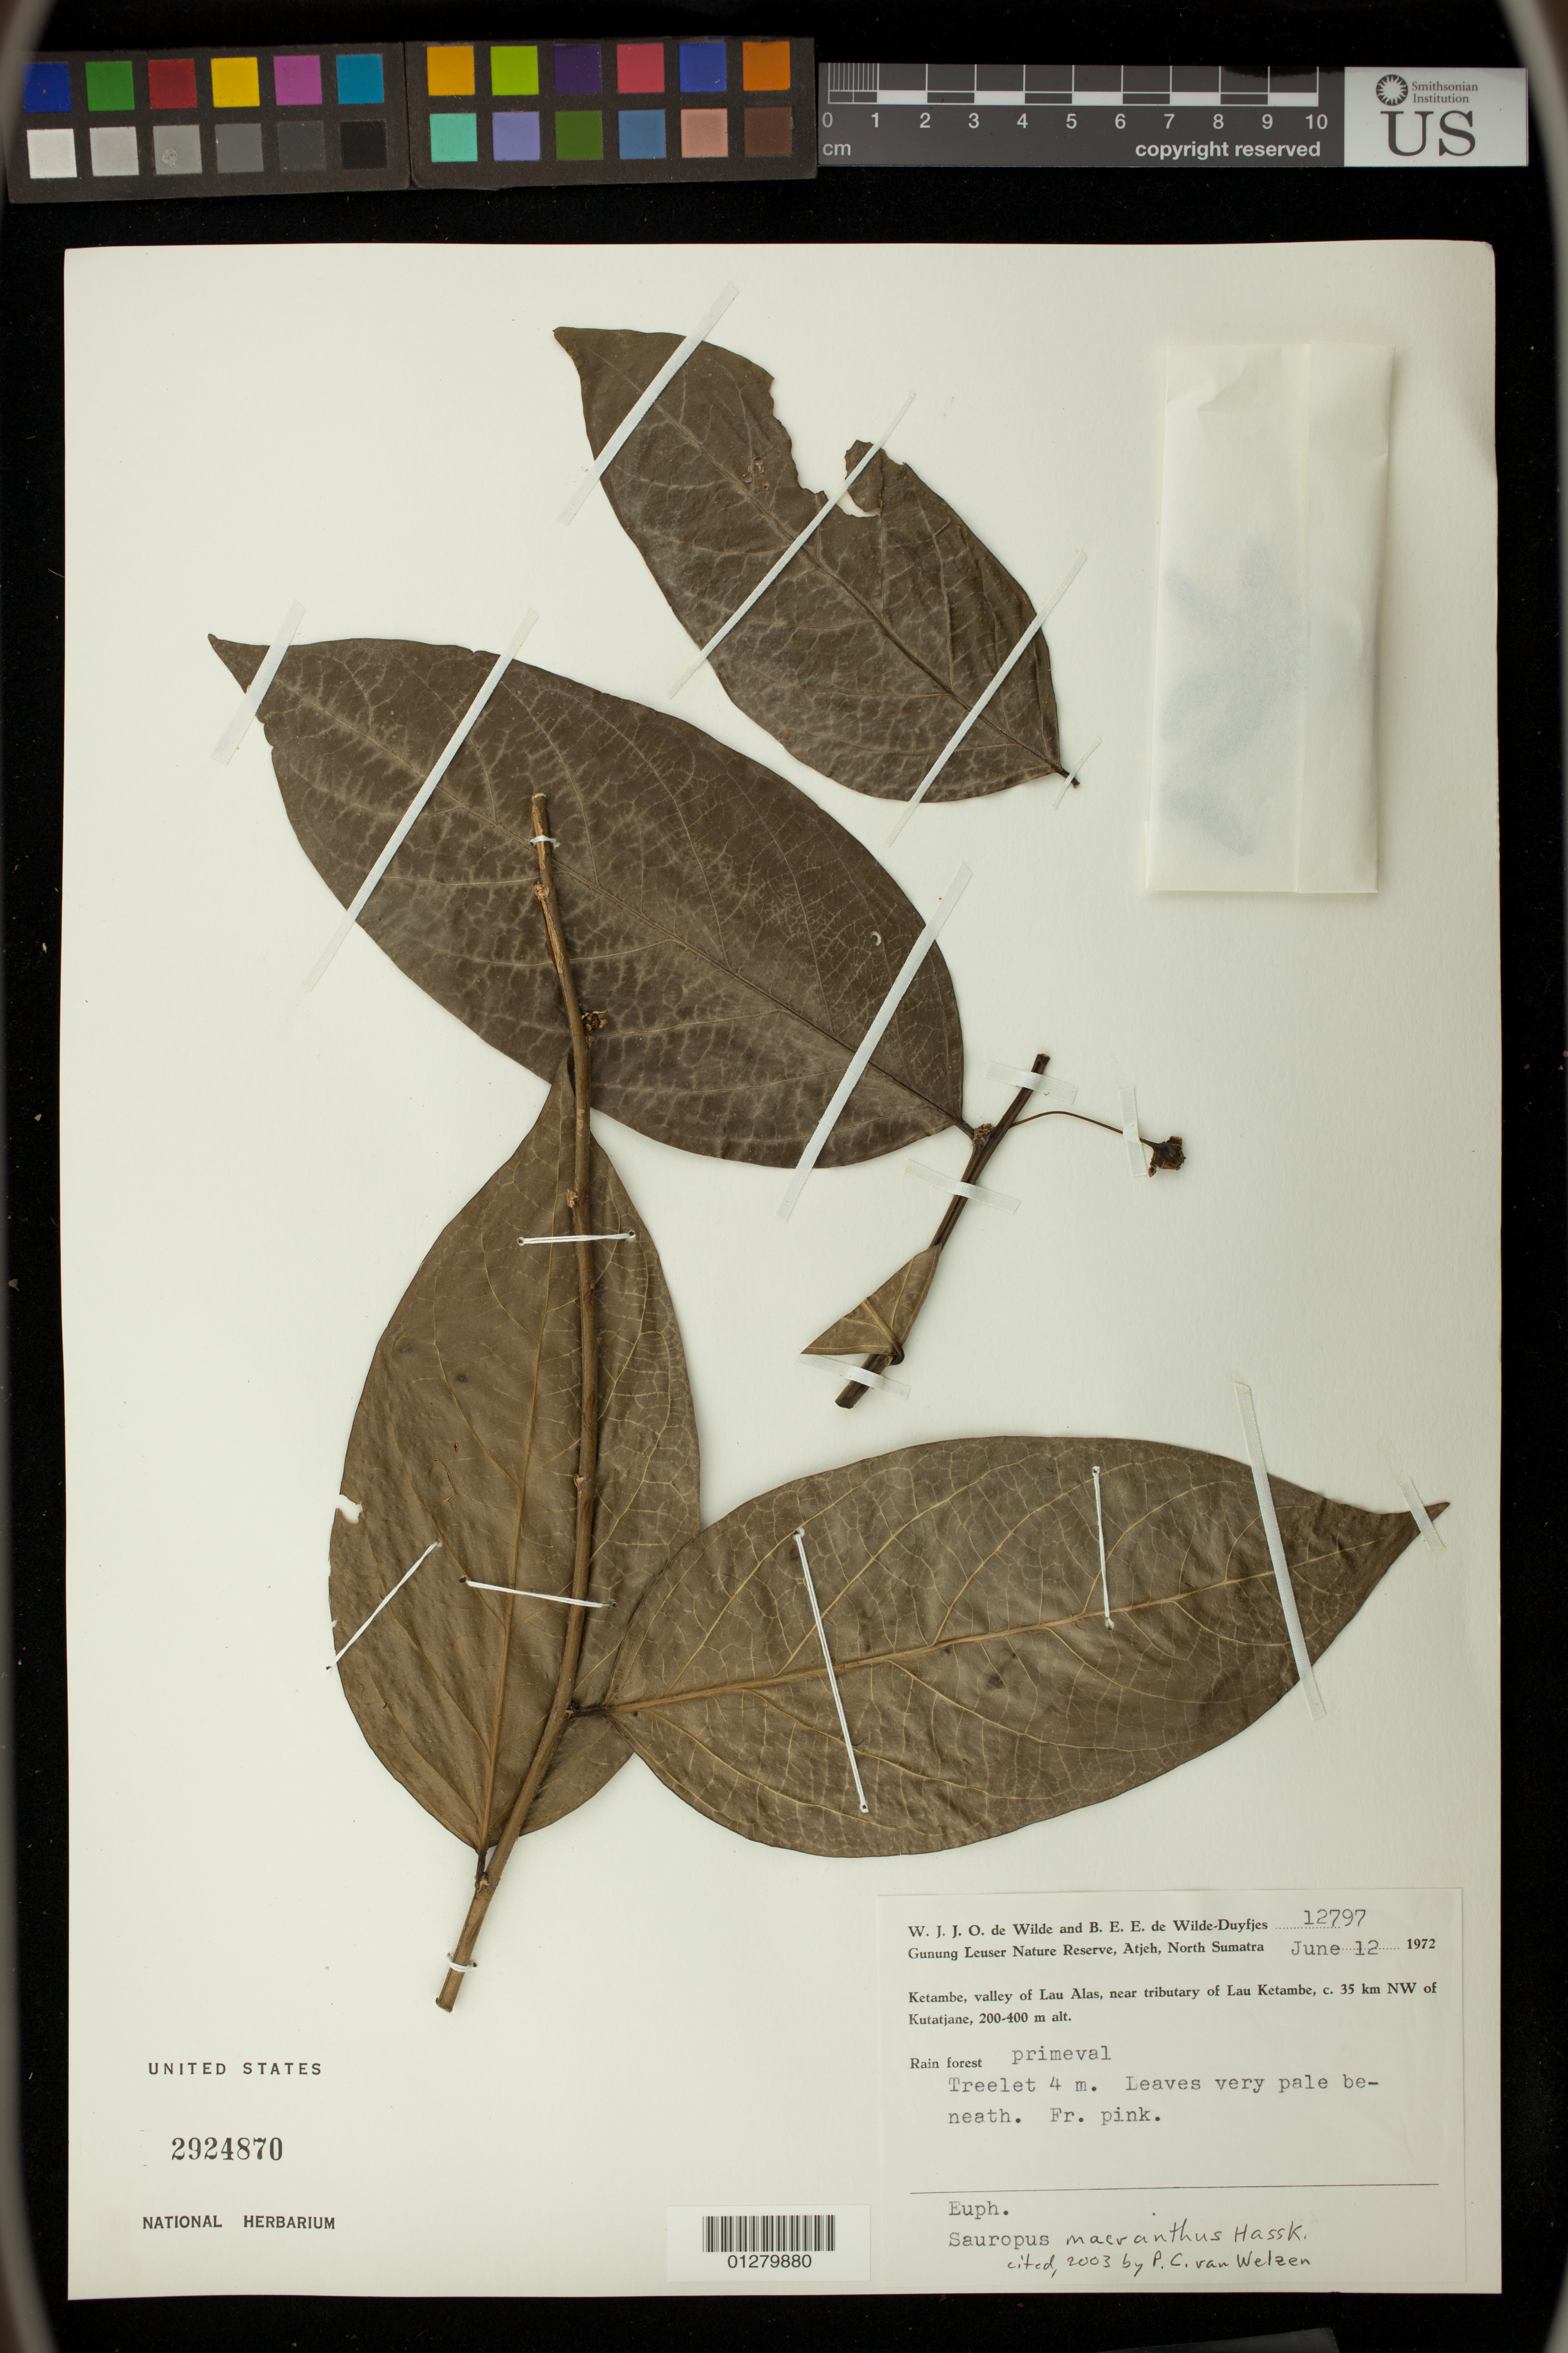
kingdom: Plantae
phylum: Tracheophyta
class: Magnoliopsida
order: Malpighiales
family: Phyllanthaceae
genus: Phyllanthus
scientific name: Phyllanthus forcipatus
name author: (Hook. f.) Chakrabarty & N.P. Balakr.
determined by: Wagner, W. L., (BOT), Smithsonian Institution - National Museum of Natural History (UNITED STATES)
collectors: W. J. de Wilde & B. E. de Wilde-Duyfjes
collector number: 12797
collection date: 1972-06-12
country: Indonesia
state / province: Sumatra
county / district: Aceh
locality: Ketambe, valley of Lau Alas, near tributary of Lau Ketambe, c. 35 km NW of Kutatjane.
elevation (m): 200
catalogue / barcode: US 2924870